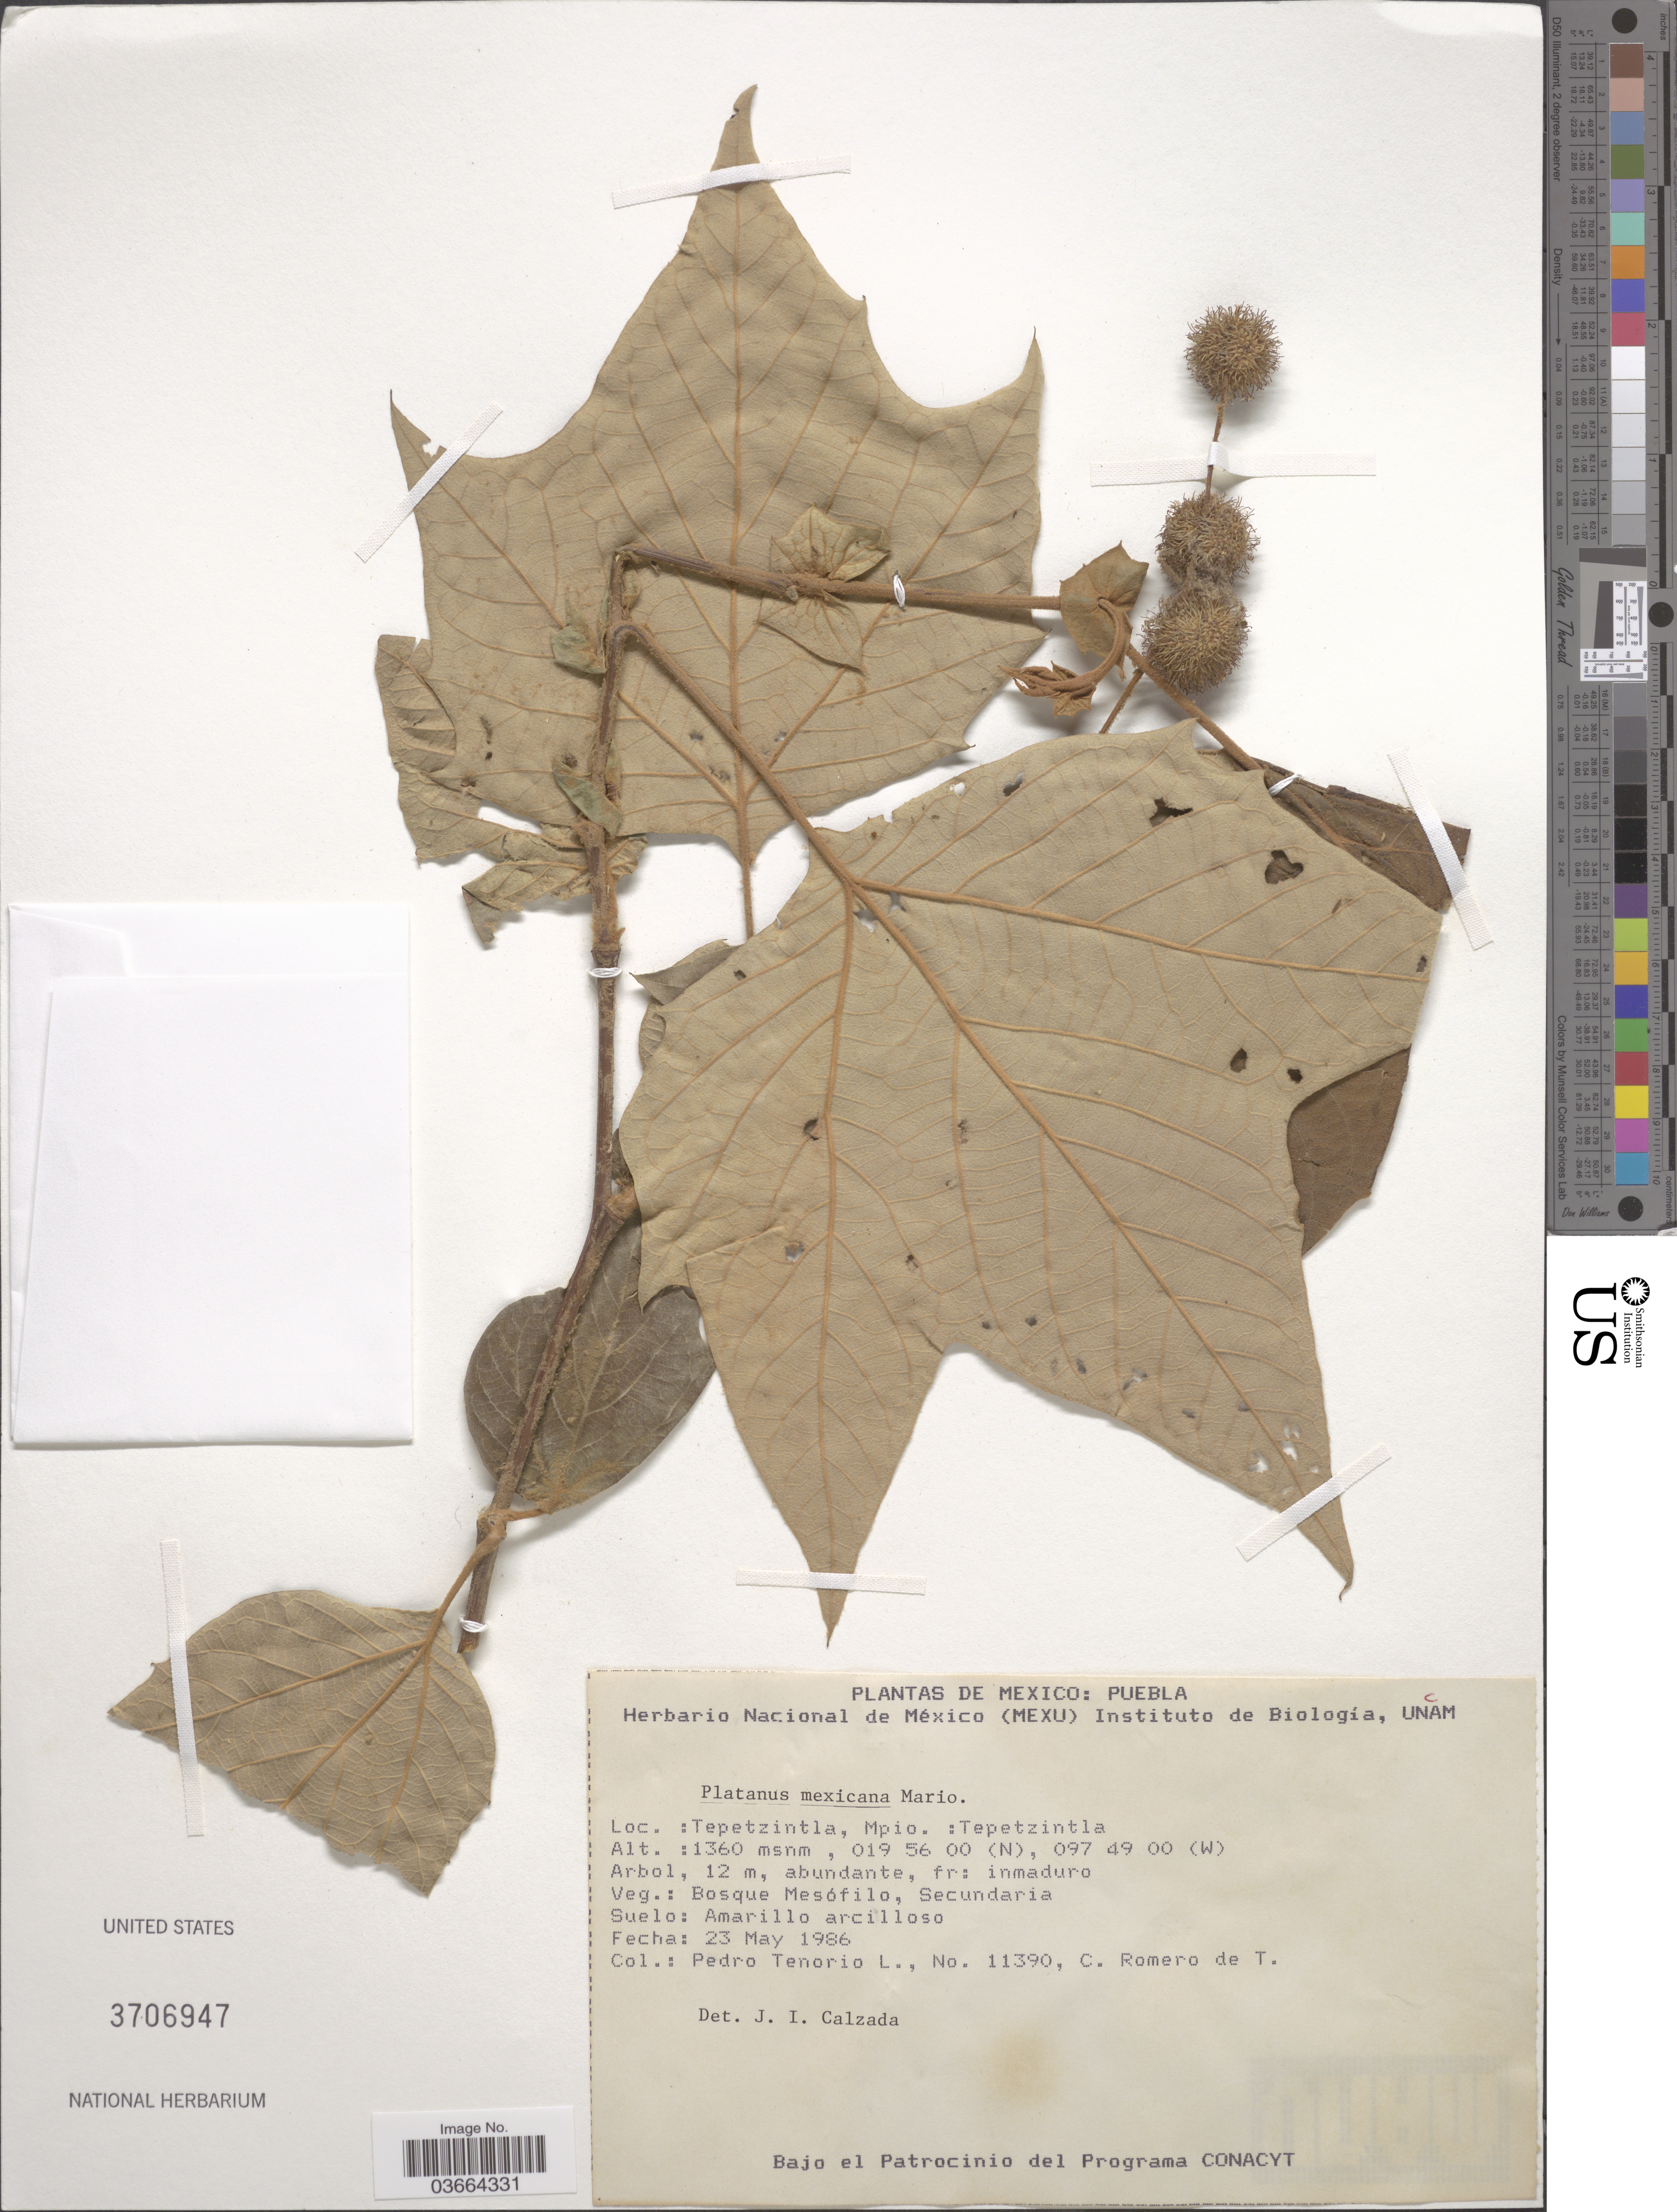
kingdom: Plantae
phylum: Tracheophyta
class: Magnoliopsida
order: Proteales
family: Platanaceae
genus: Platanus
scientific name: Platanus mexicana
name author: Moric.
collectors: P. Tenorio L. & C. Romero de T.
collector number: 11390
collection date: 1986-05-23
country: Mexico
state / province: Puebla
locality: Tepetzintla, Mpio. : Tepetzintla.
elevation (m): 1360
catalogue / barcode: US 3706947